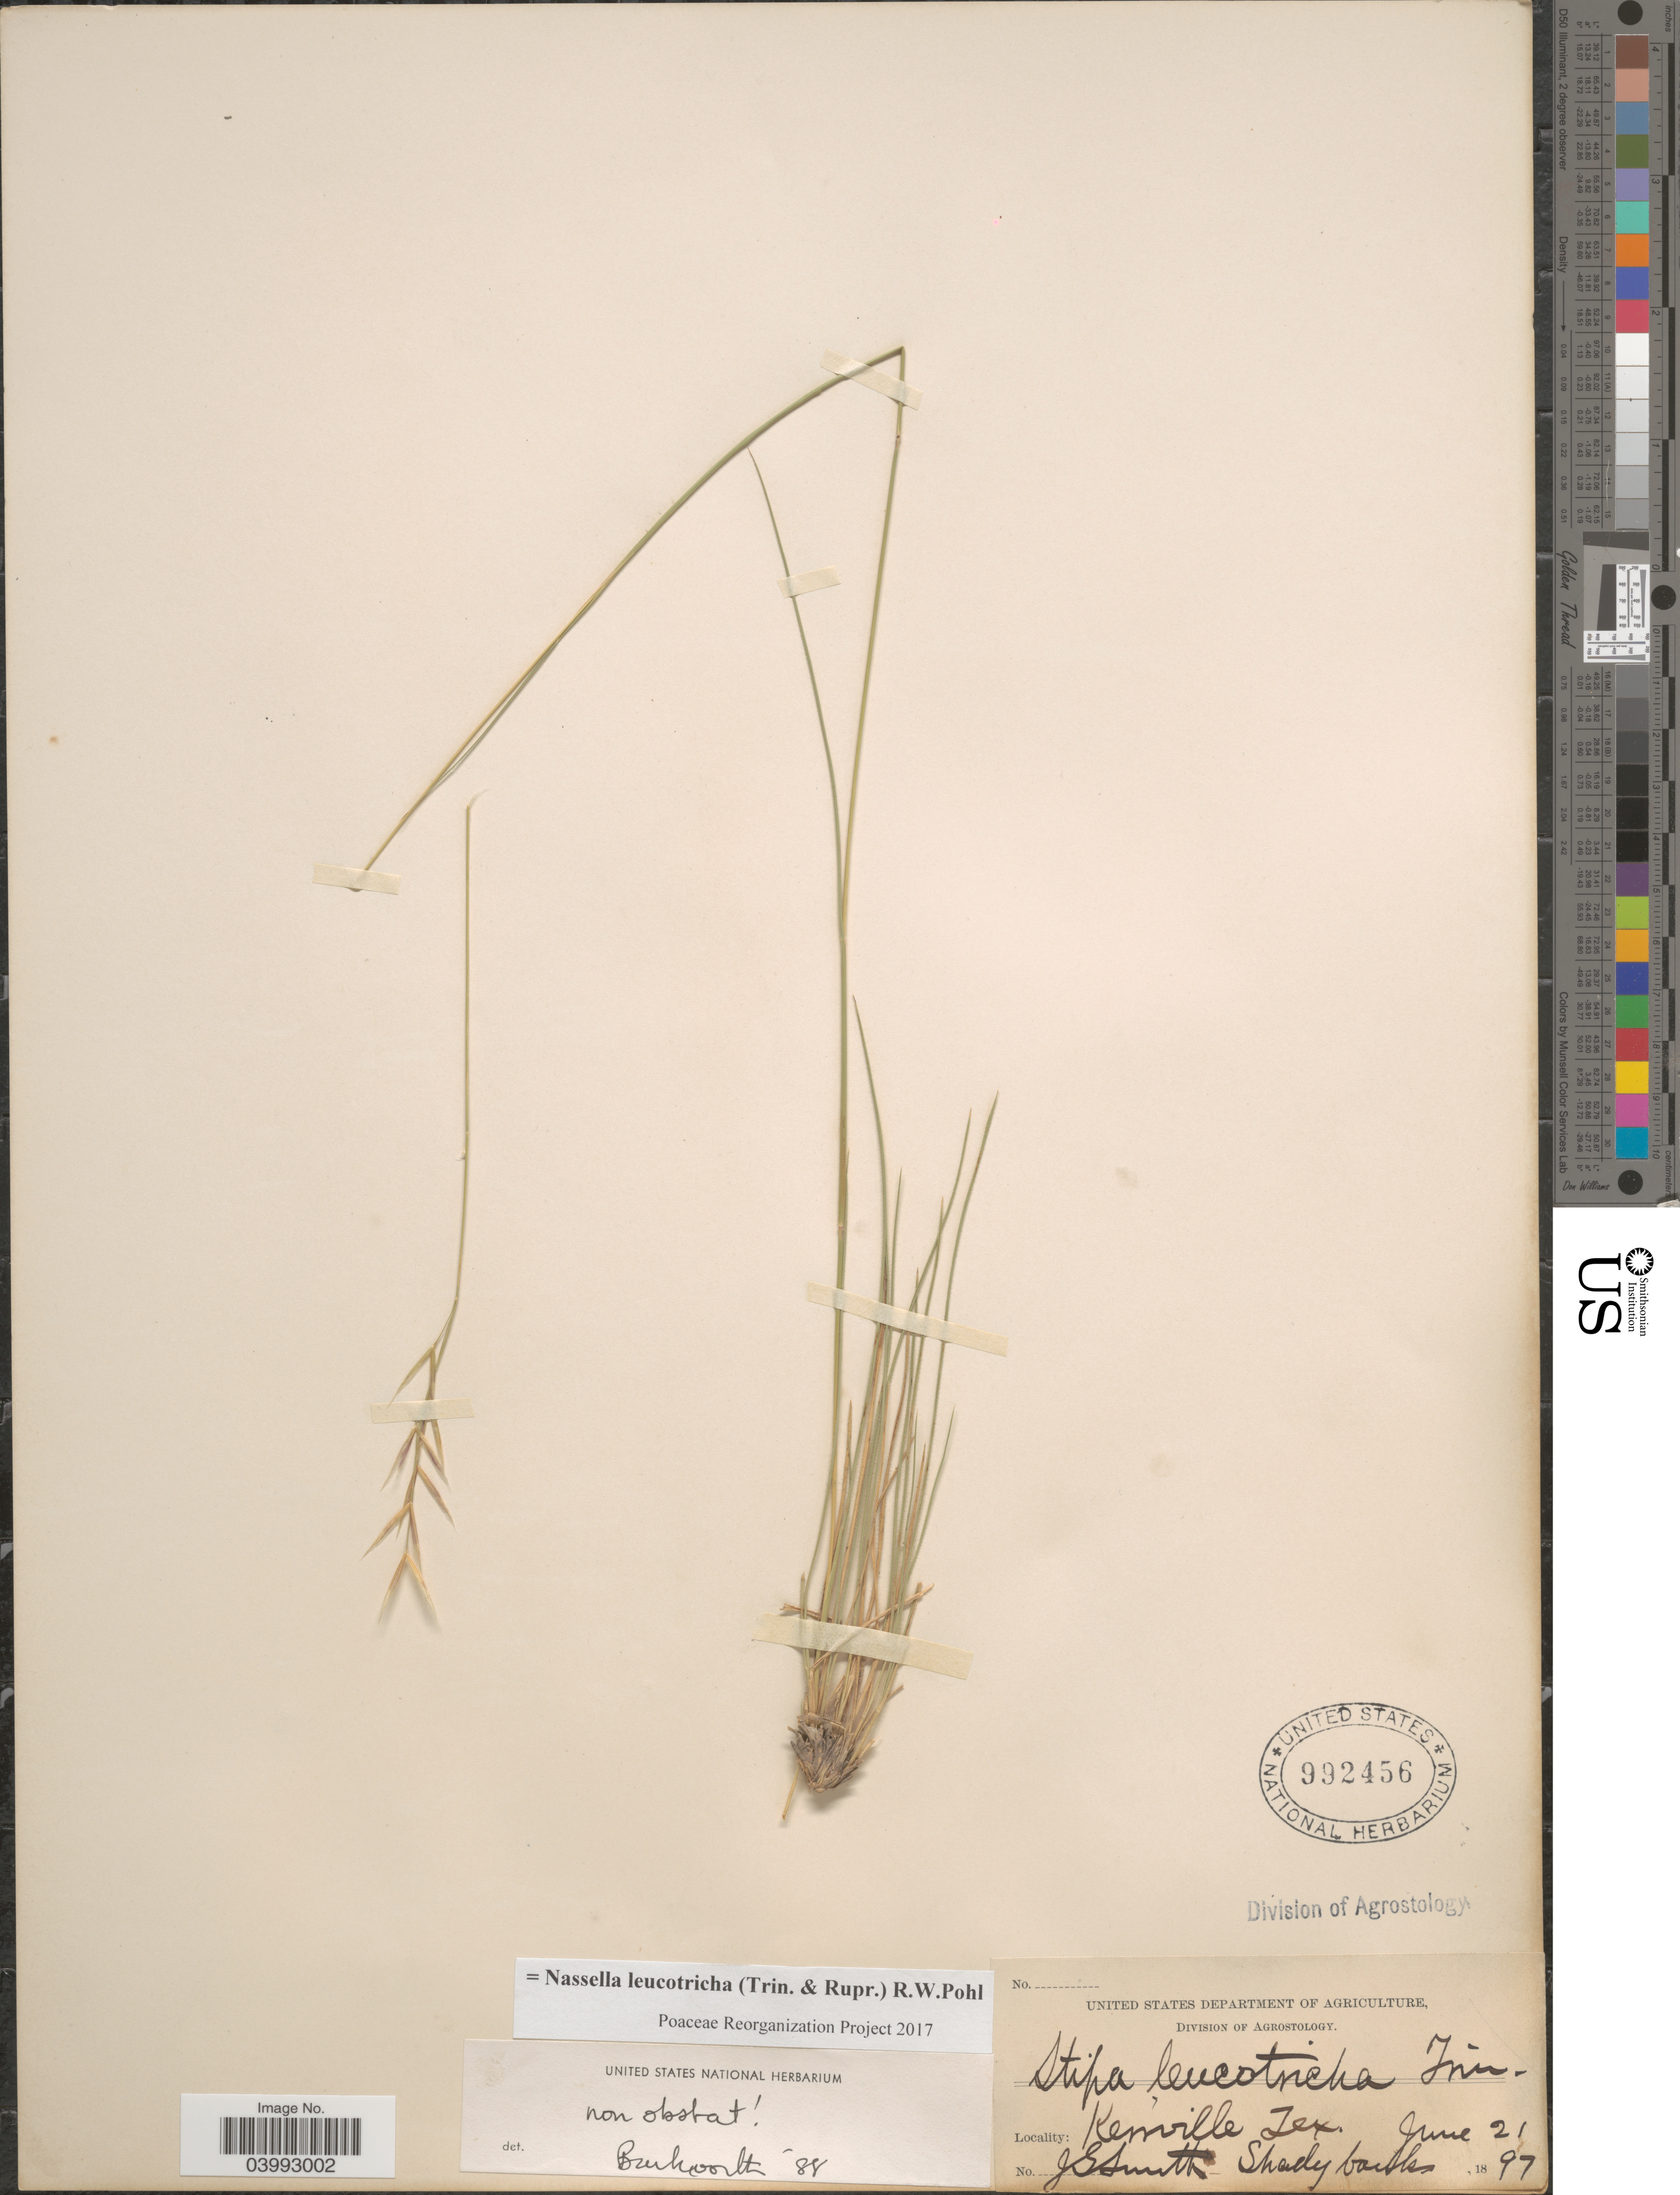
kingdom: Plantae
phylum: Tracheophyta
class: Liliopsida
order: Poales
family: Poaceae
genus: Nassella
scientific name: Nassella leucotricha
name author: (Trin. & Rupr.) R.W. Pohl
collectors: J. G. Smith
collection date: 1897-06-21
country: United States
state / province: Texas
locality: Kerrville.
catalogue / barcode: US 992456